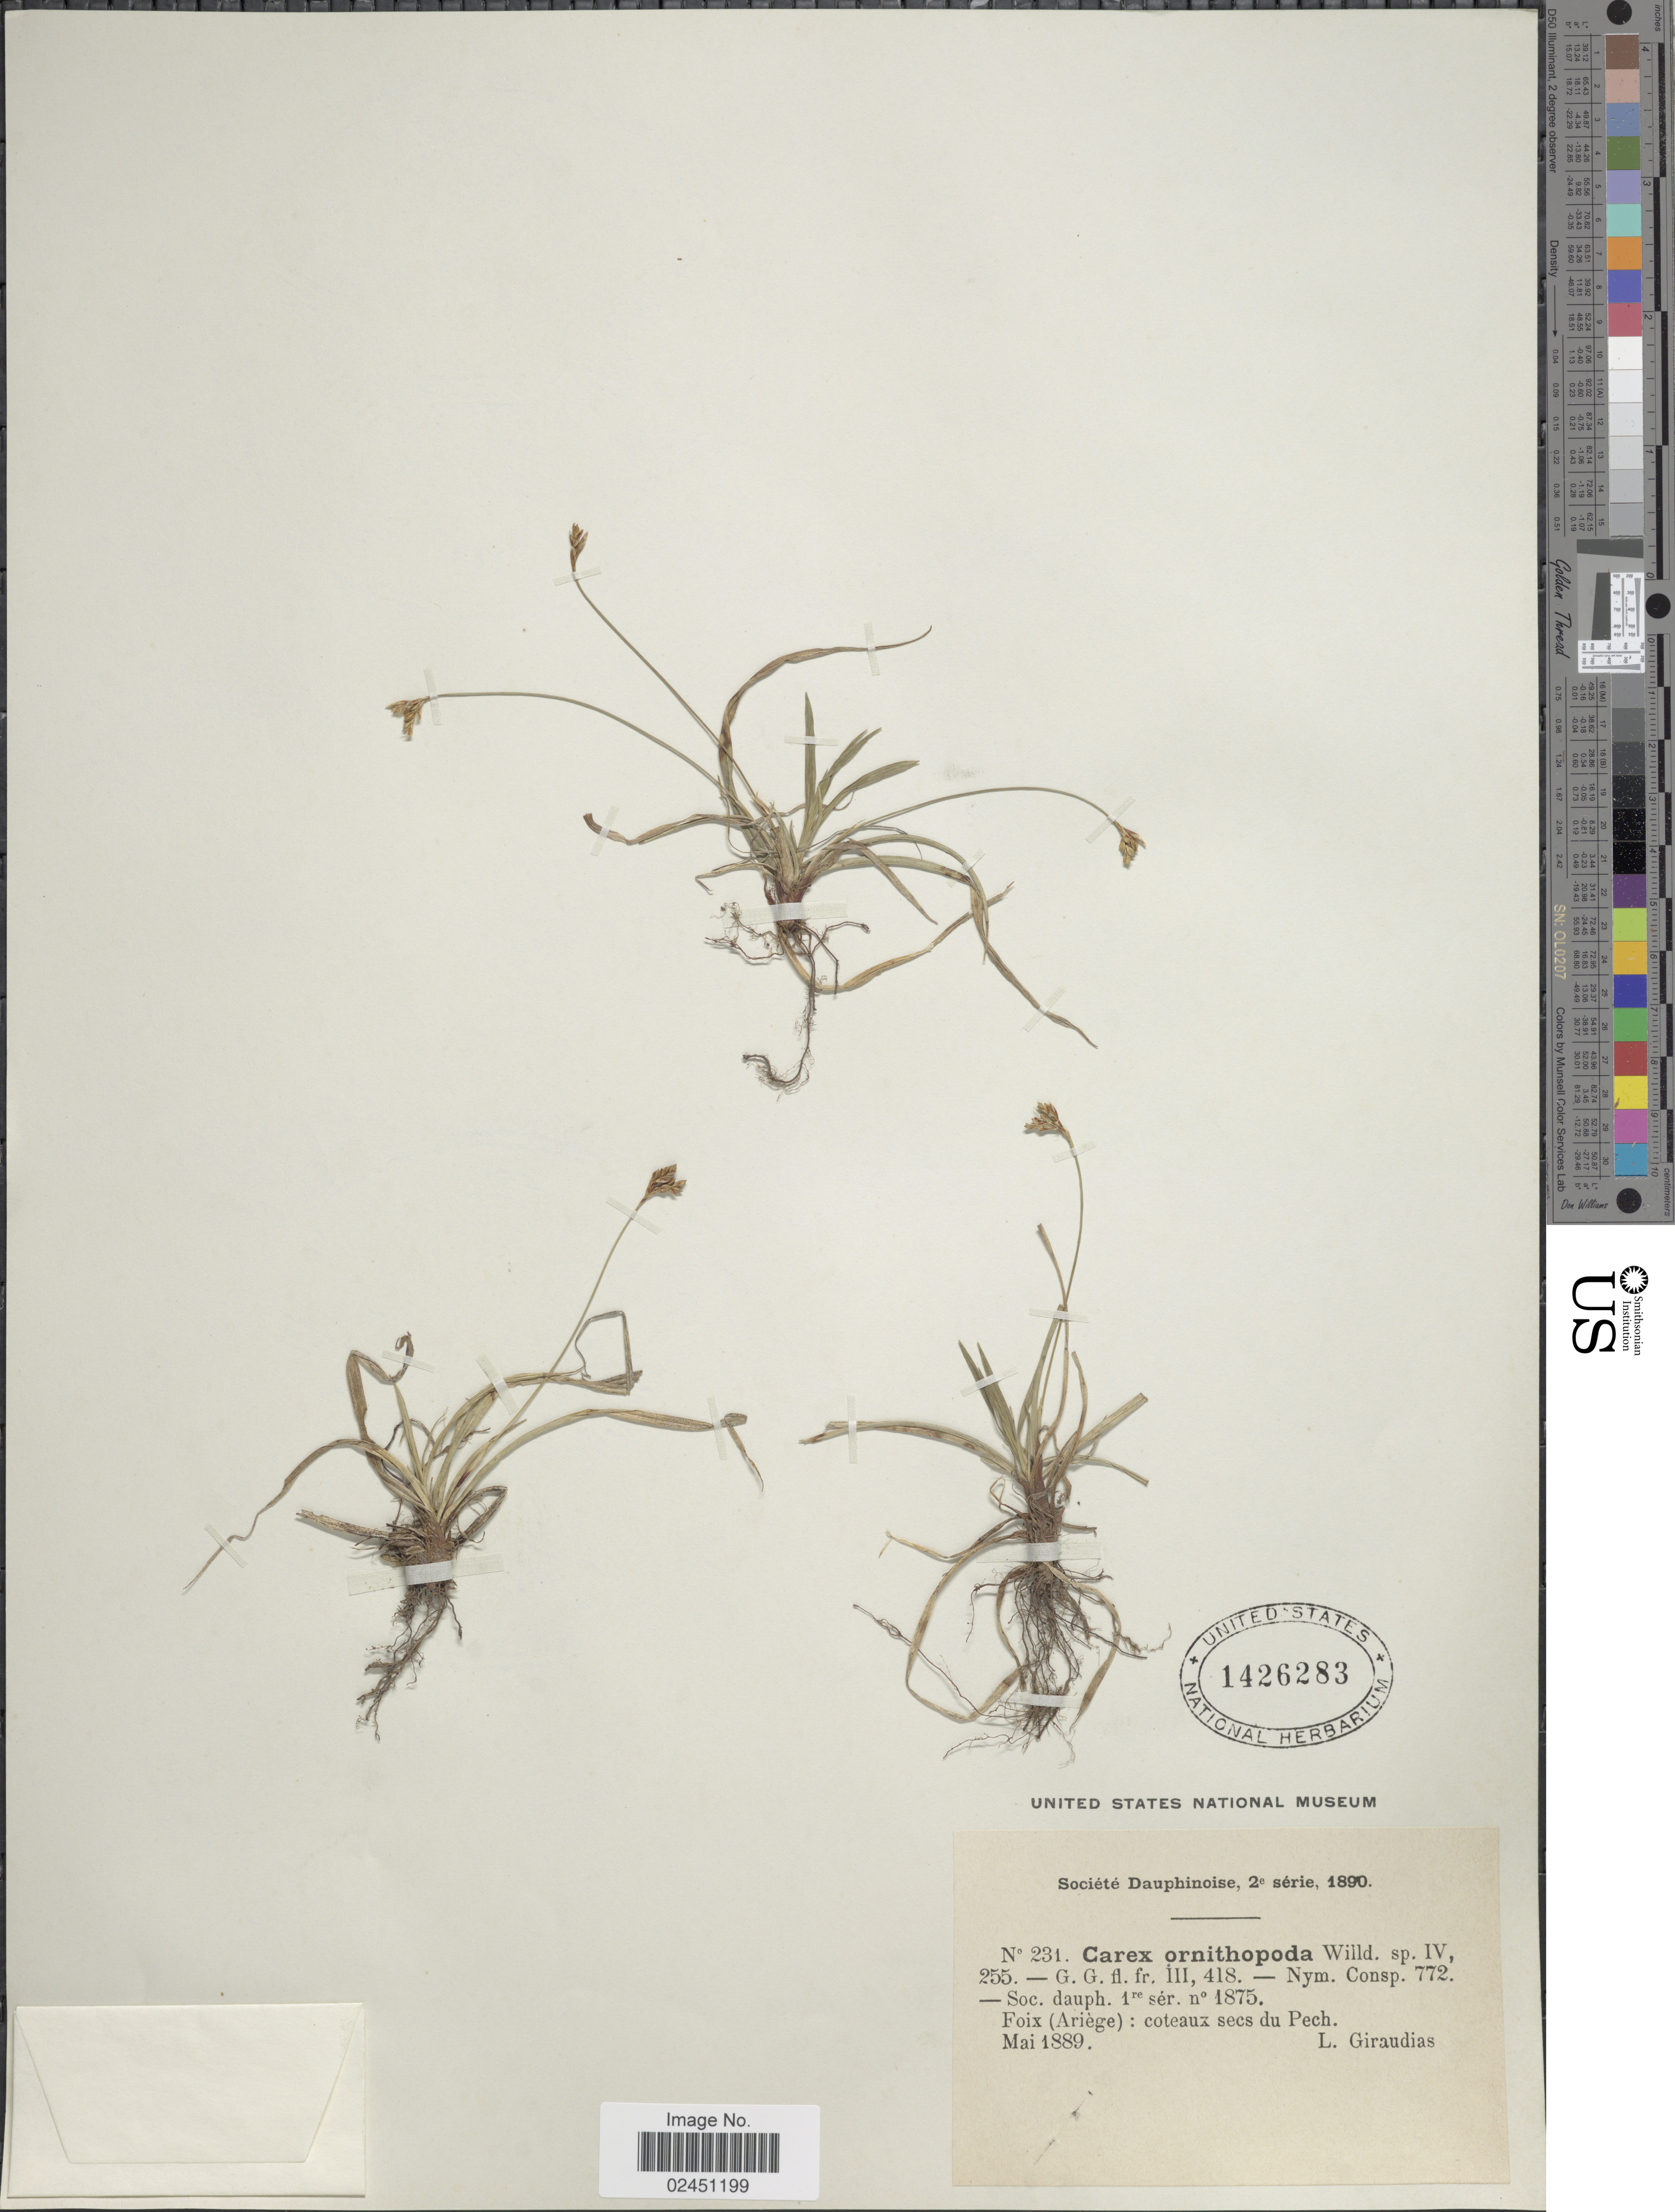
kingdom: Plantae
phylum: Tracheophyta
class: Liliopsida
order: Poales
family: Cyperaceae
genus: Carex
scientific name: Carex ornithopoda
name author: Willd.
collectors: L. Giraudias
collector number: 231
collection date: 1889-05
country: France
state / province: Occitanie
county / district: Ariège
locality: Foix (Ariege) : coteaux secs du Pech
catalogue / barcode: US 1426283